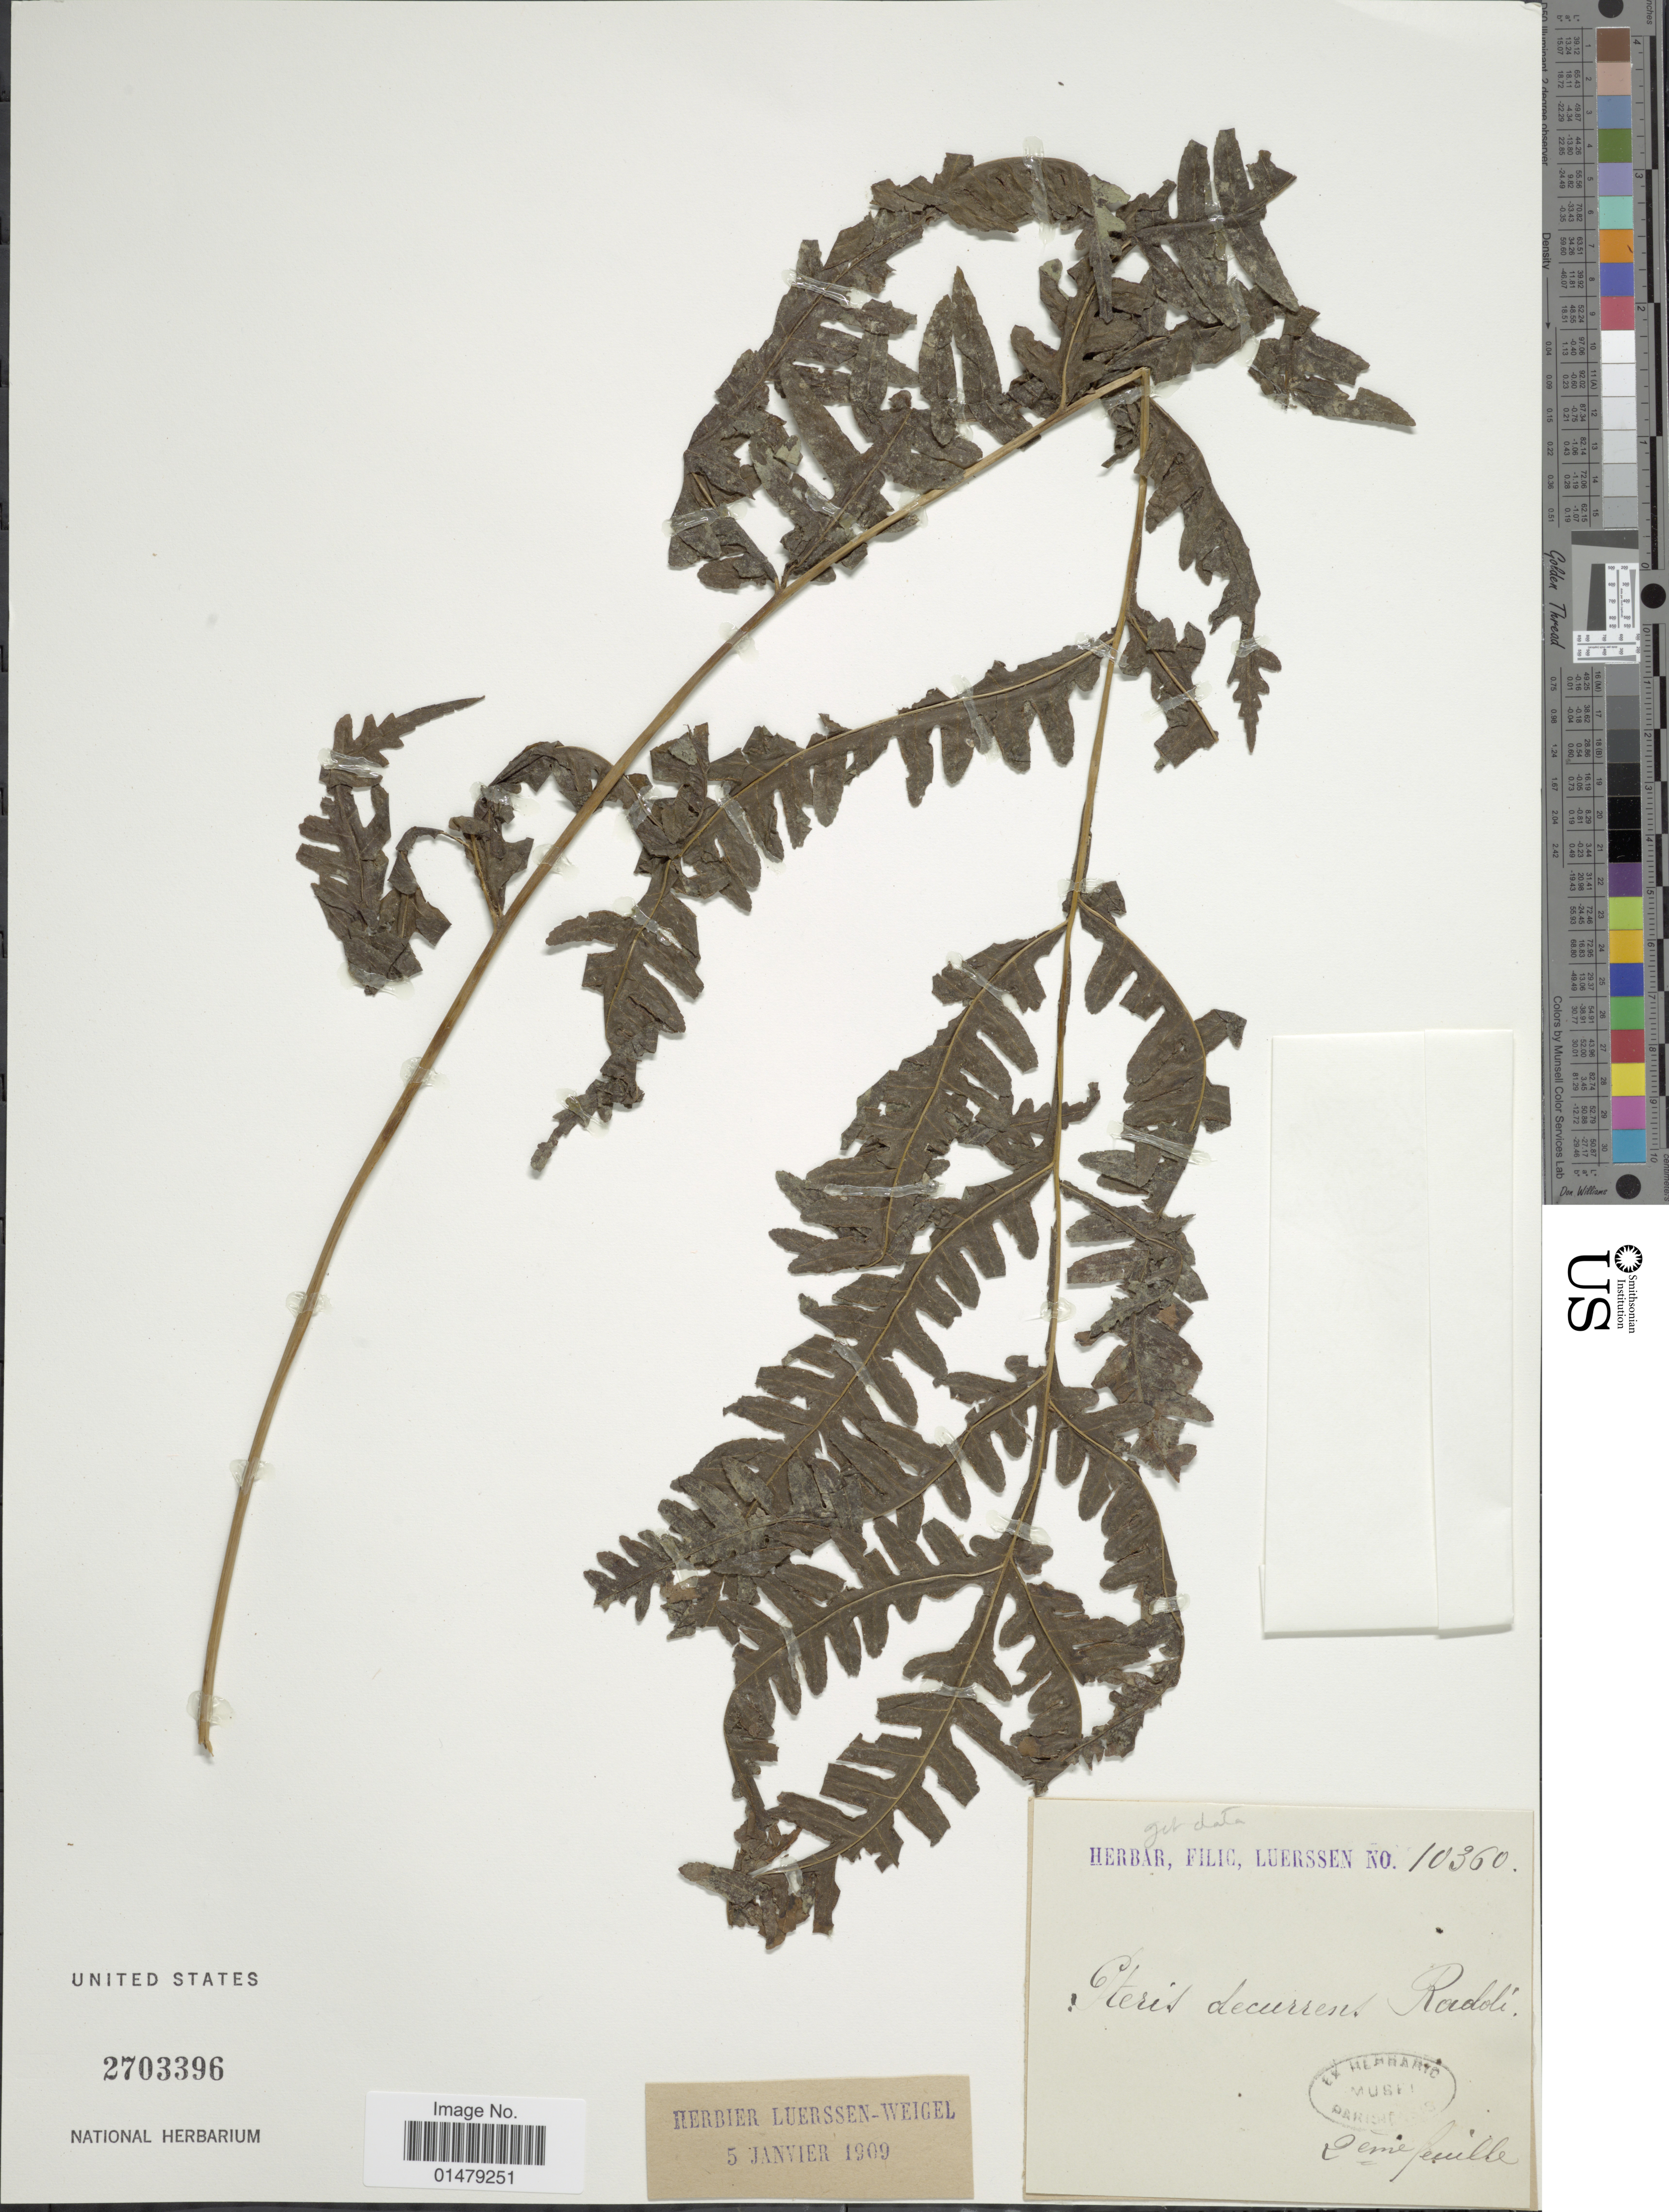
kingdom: Plantae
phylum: Tracheophyta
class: Polypodiopsida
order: Polypodiales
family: Pteridaceae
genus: Pteris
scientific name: Pteris decurrens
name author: C. Presl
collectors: ex herb. Luerssen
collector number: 10360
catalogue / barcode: US 2703396